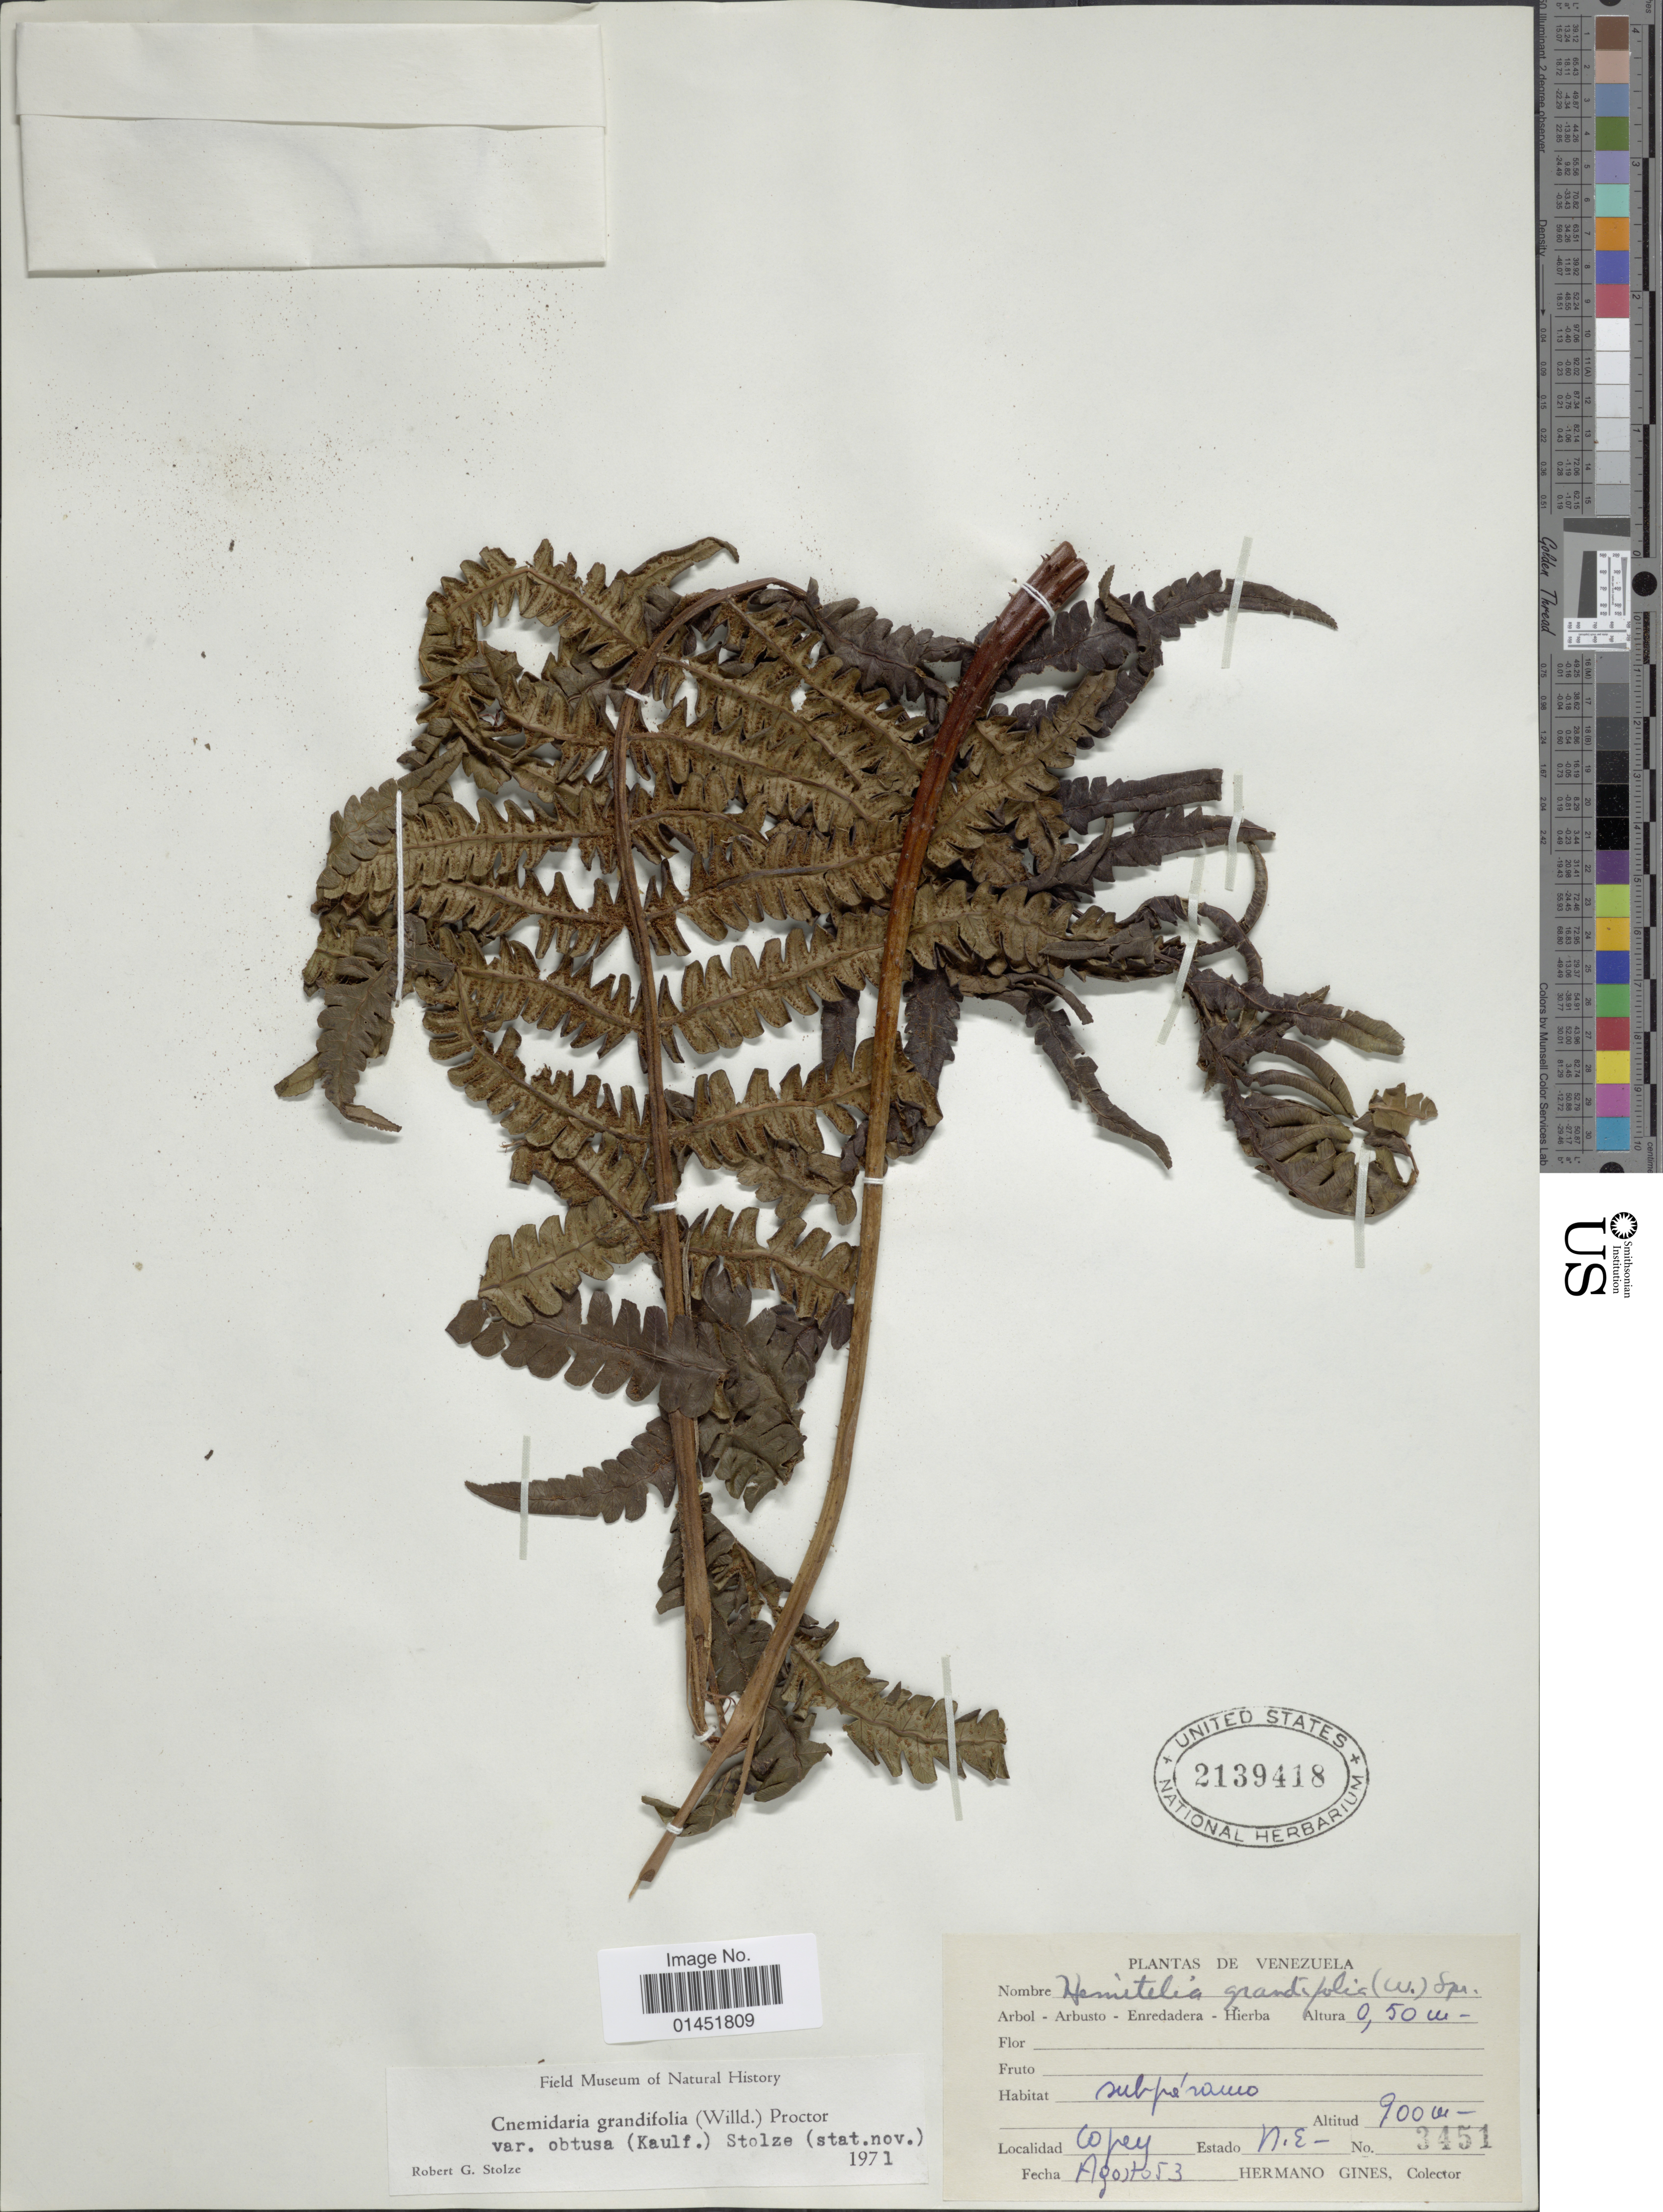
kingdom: Plantae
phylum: Tracheophyta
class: Polypodiopsida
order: Cyatheales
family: Cyatheaceae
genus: Cyathea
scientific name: Cyathea grandifolia var. obtusa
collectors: Bro. Gines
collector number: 3451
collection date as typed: Transcribed d/m/y: /8/53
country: Venezuela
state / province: Nueva Esparta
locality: Copey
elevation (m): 900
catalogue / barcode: US 2139418